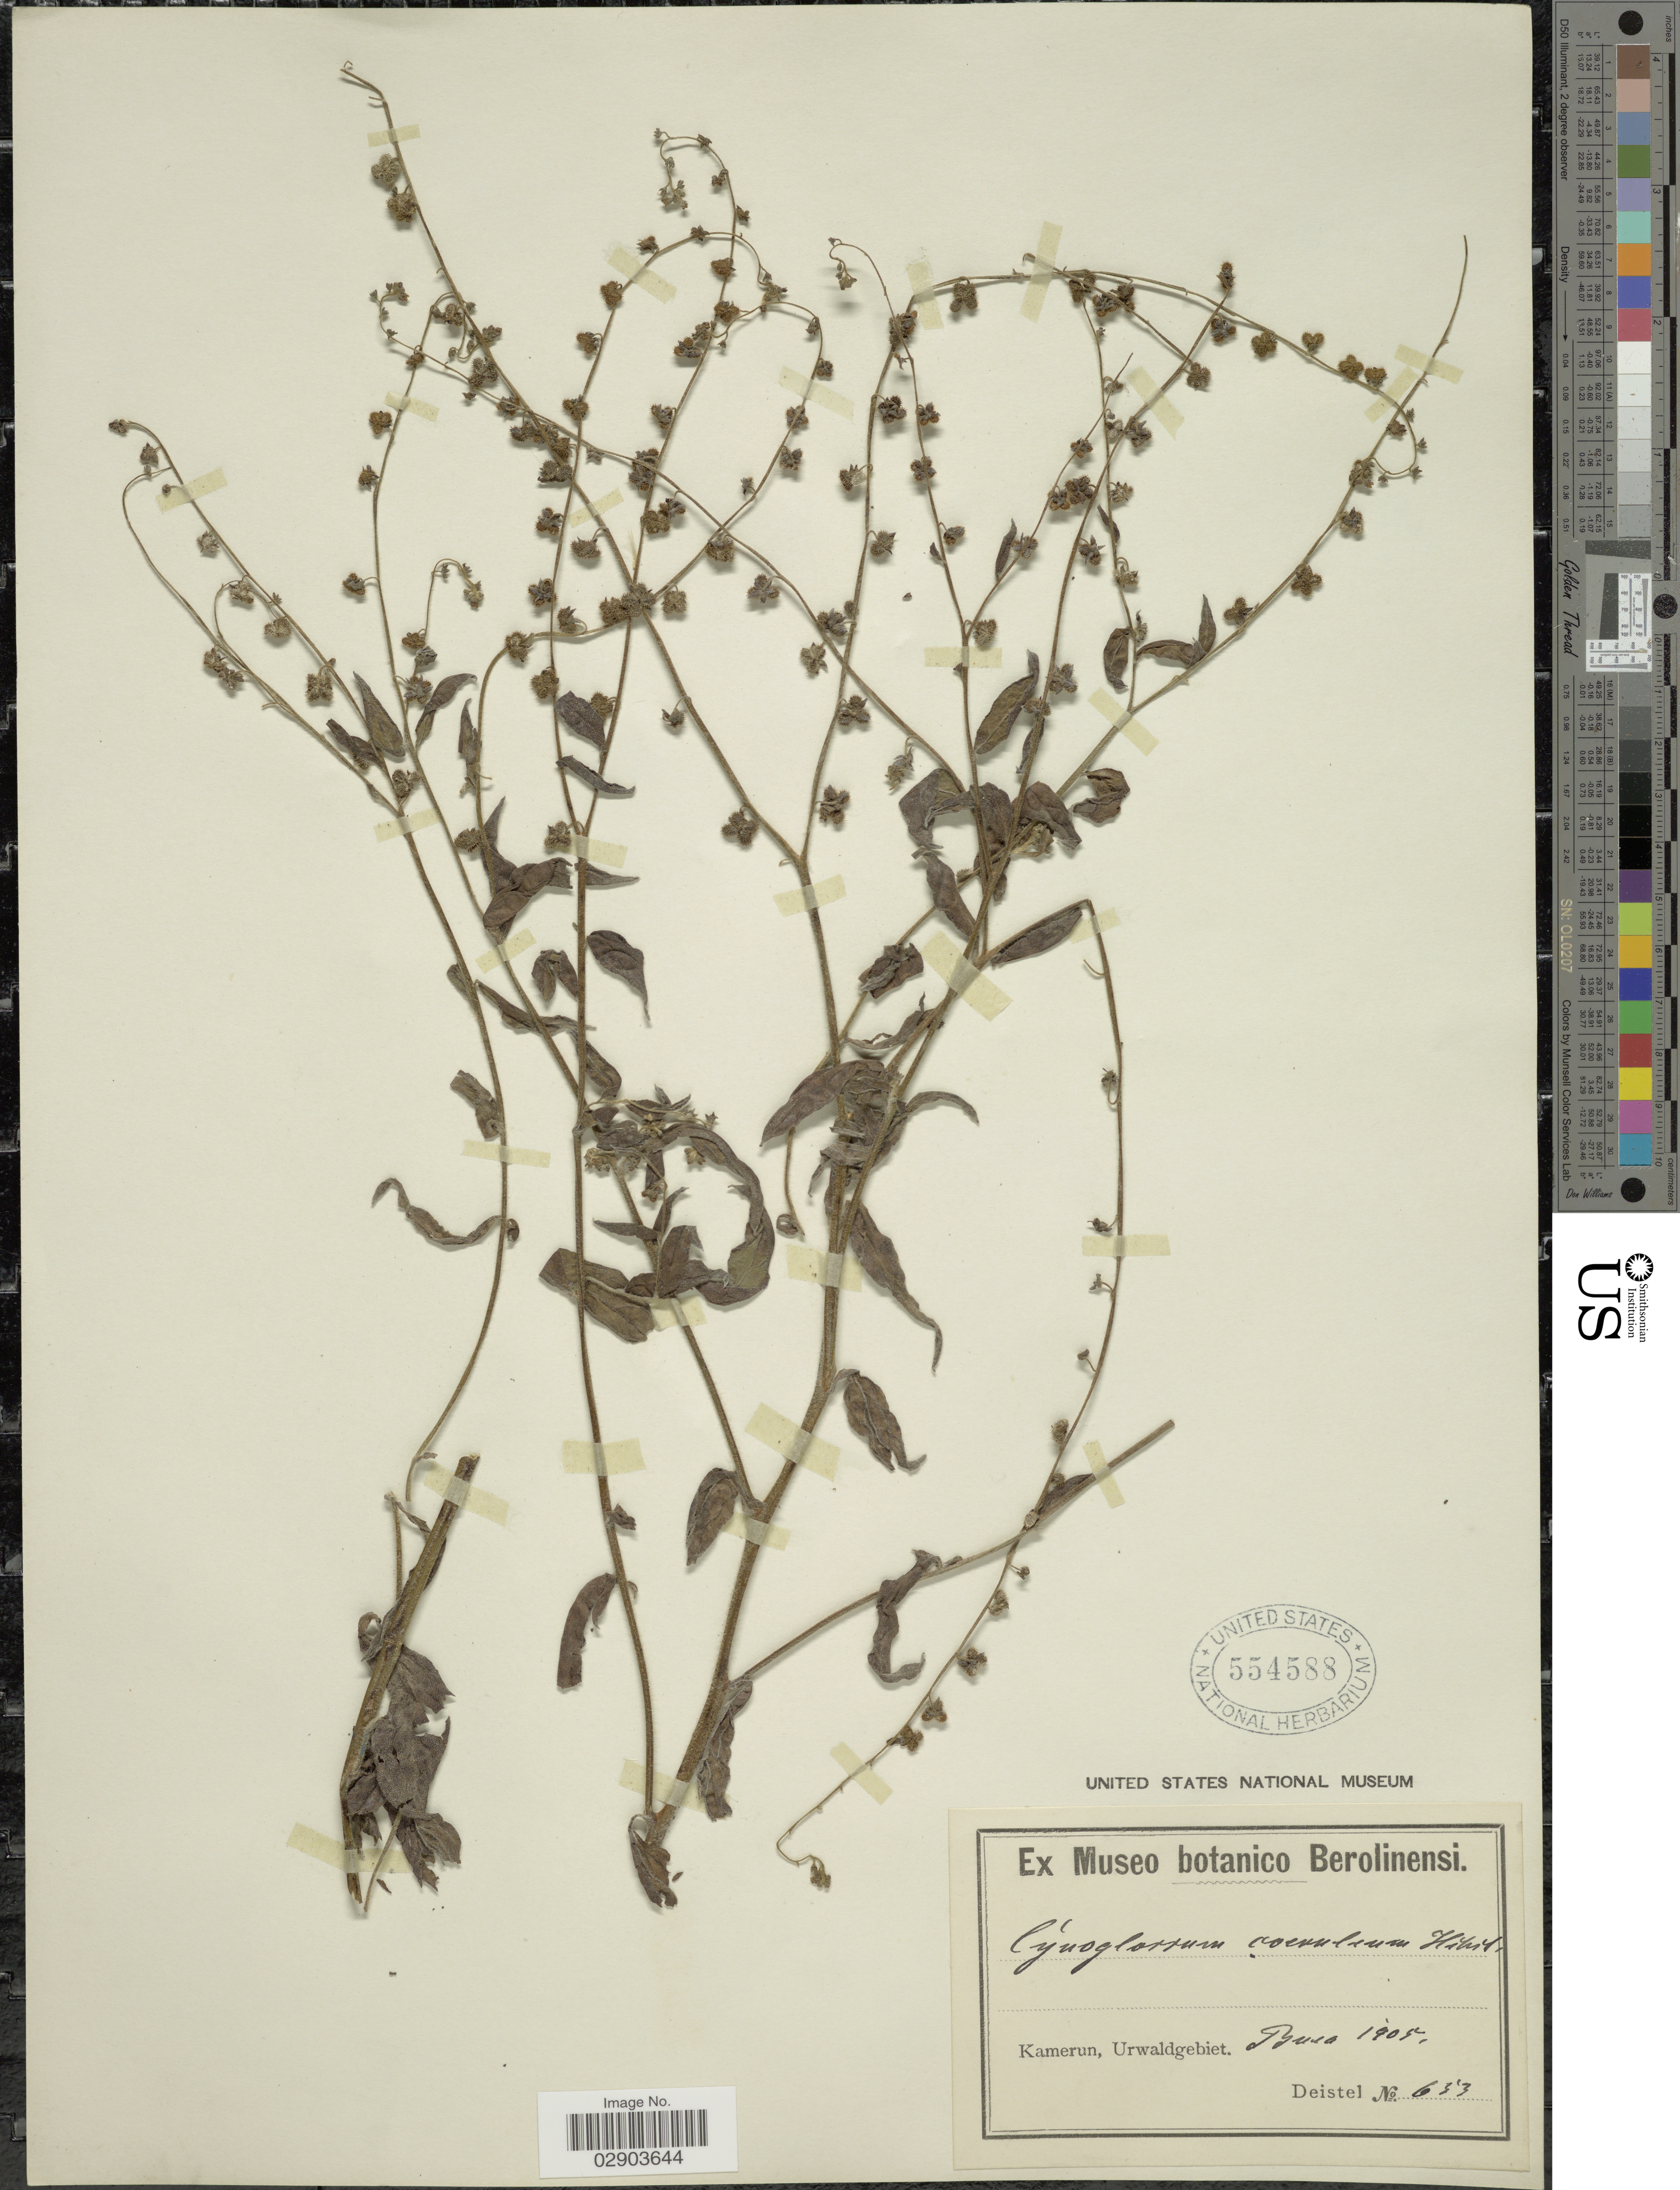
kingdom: Plantae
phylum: Tracheophyta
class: Magnoliopsida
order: Boraginales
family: Boraginaceae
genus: Cynoglossum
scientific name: Cynoglossum coeruleum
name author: Hochst. ex A. DC.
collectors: -. Deistel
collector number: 633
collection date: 1905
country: Cameroon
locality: Kamerun, Urwaldgebiet, Busa.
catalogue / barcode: US 554588